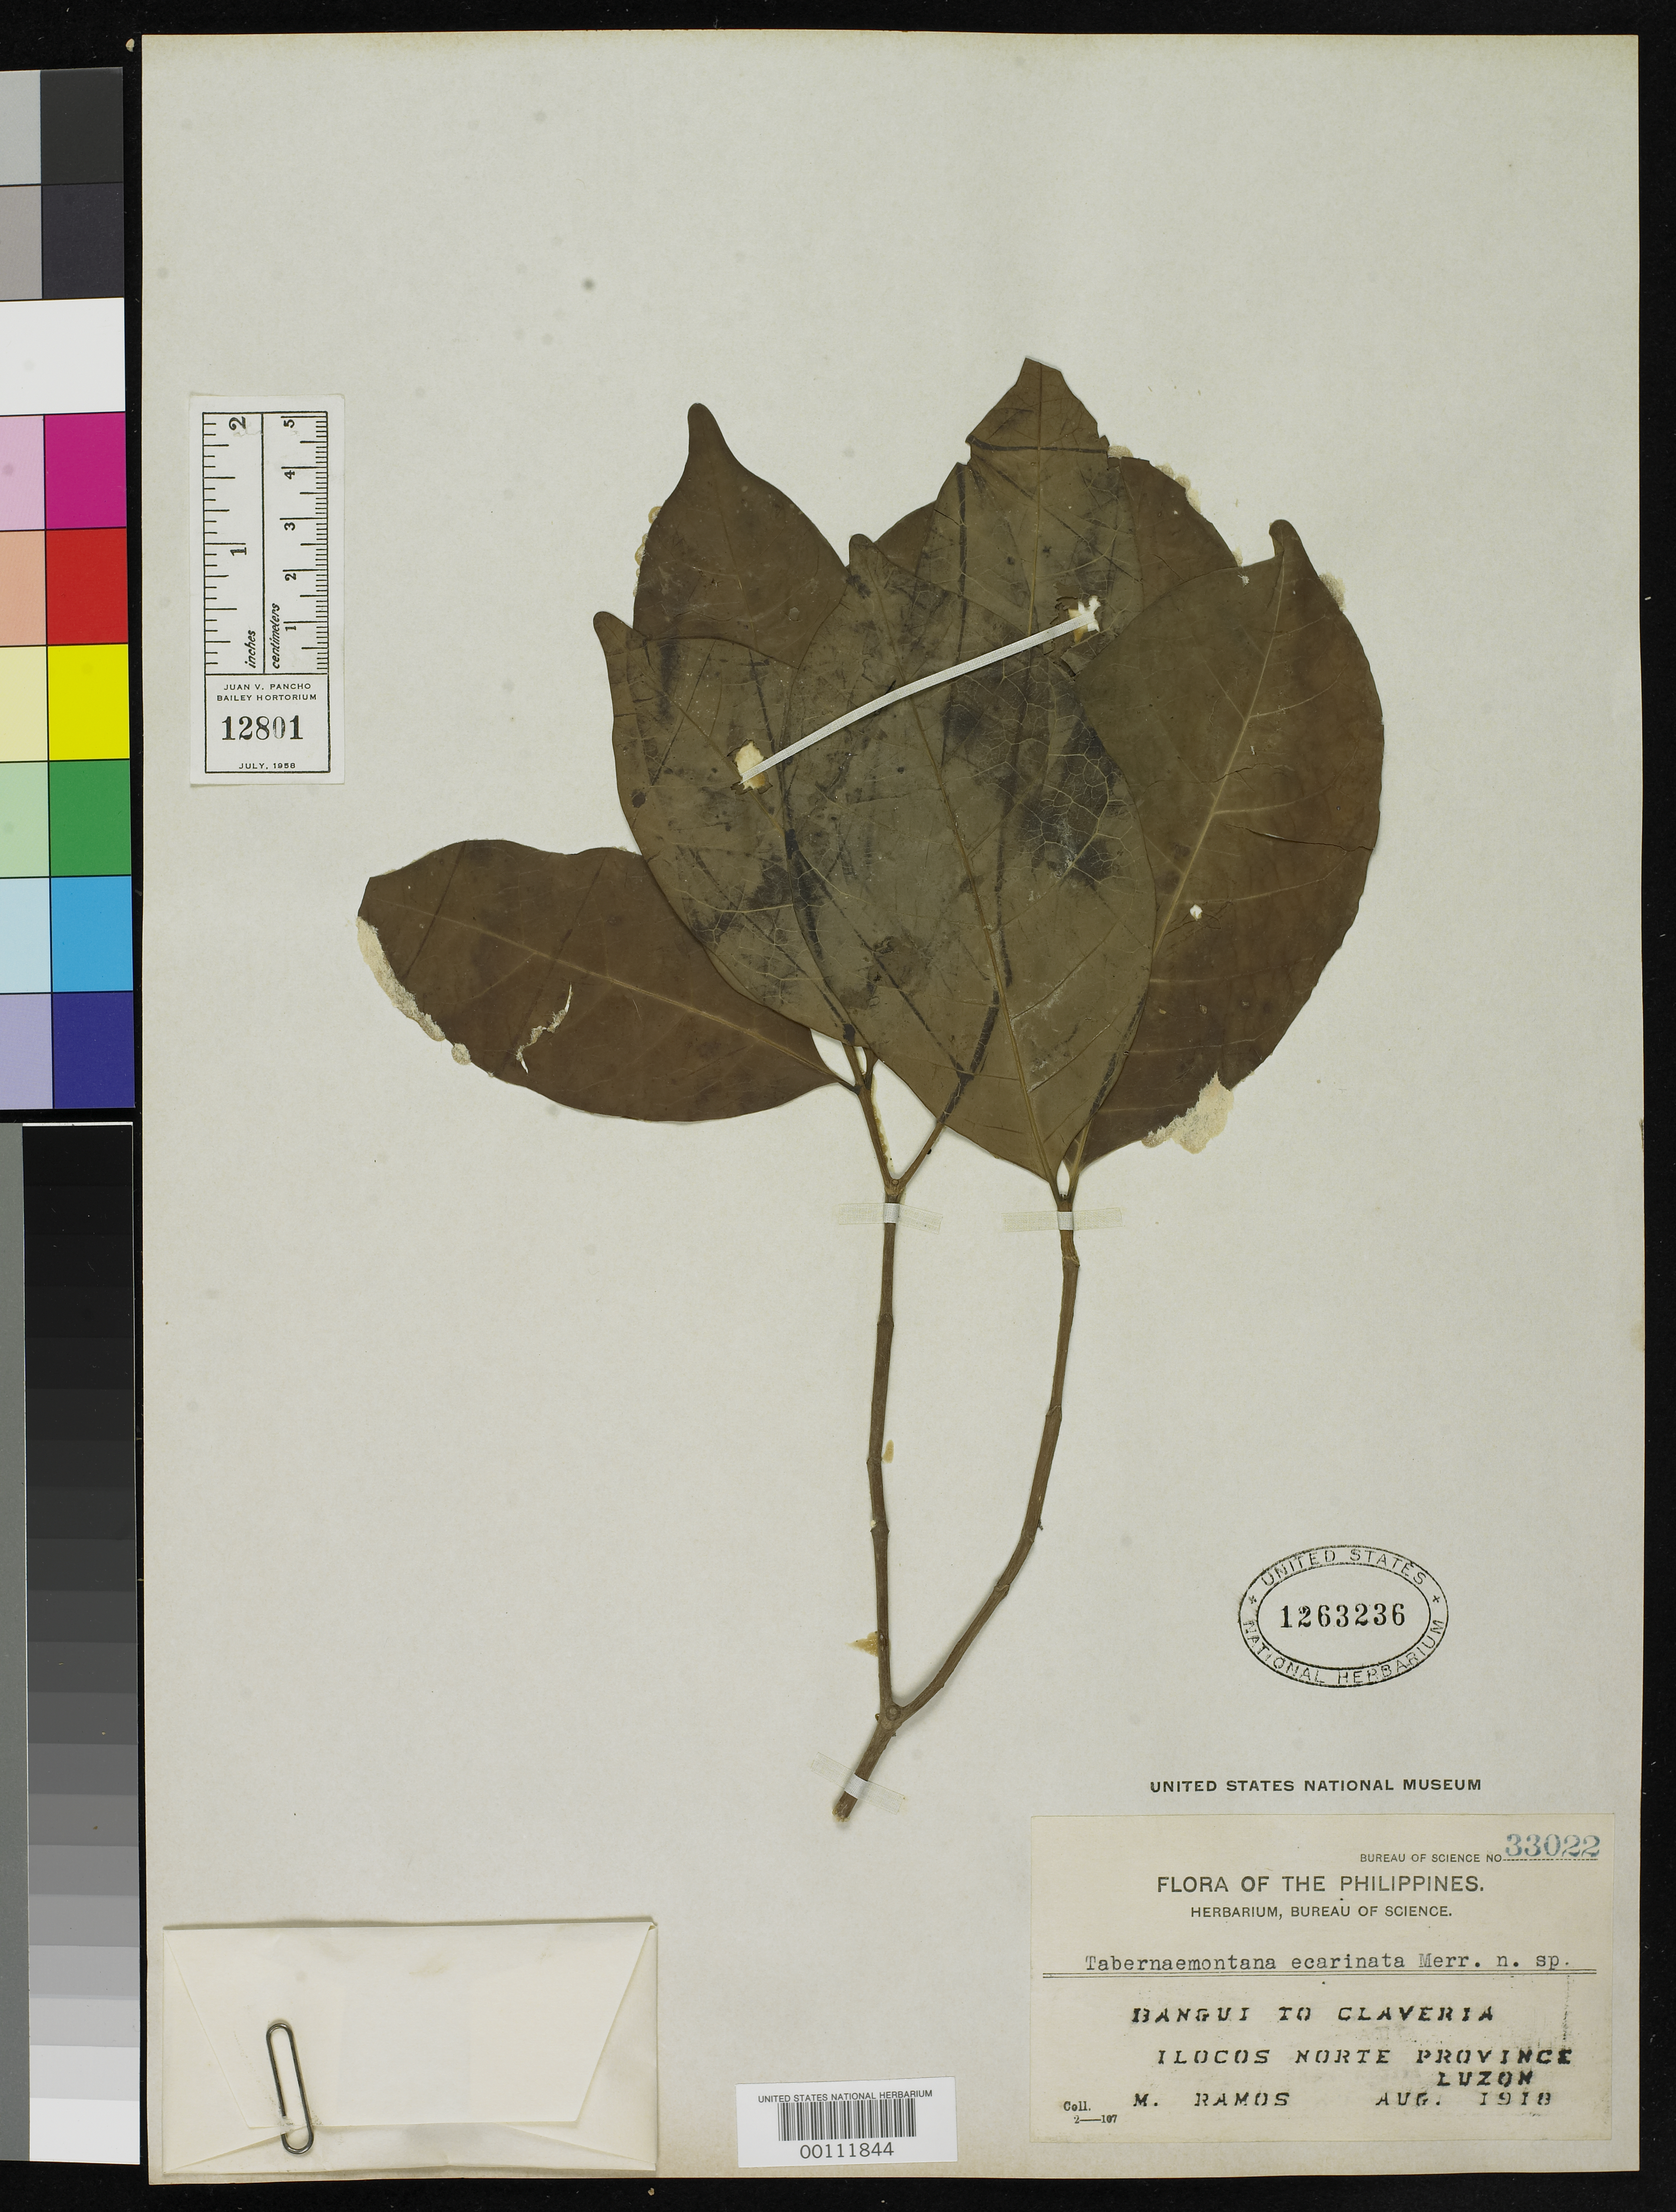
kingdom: Plantae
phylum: Tracheophyta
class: Magnoliopsida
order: Gentianales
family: Apocynaceae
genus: Tabernaemontana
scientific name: Tabernaemontana ecarinata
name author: Merr.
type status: Isotype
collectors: M. Ramos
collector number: Bur. Sci. 33022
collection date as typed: Aug 1918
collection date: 1918-08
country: Philippines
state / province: Ilocos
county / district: Ilocos Norte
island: Luzon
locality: Bangui to Clavenia.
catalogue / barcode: US 1263236